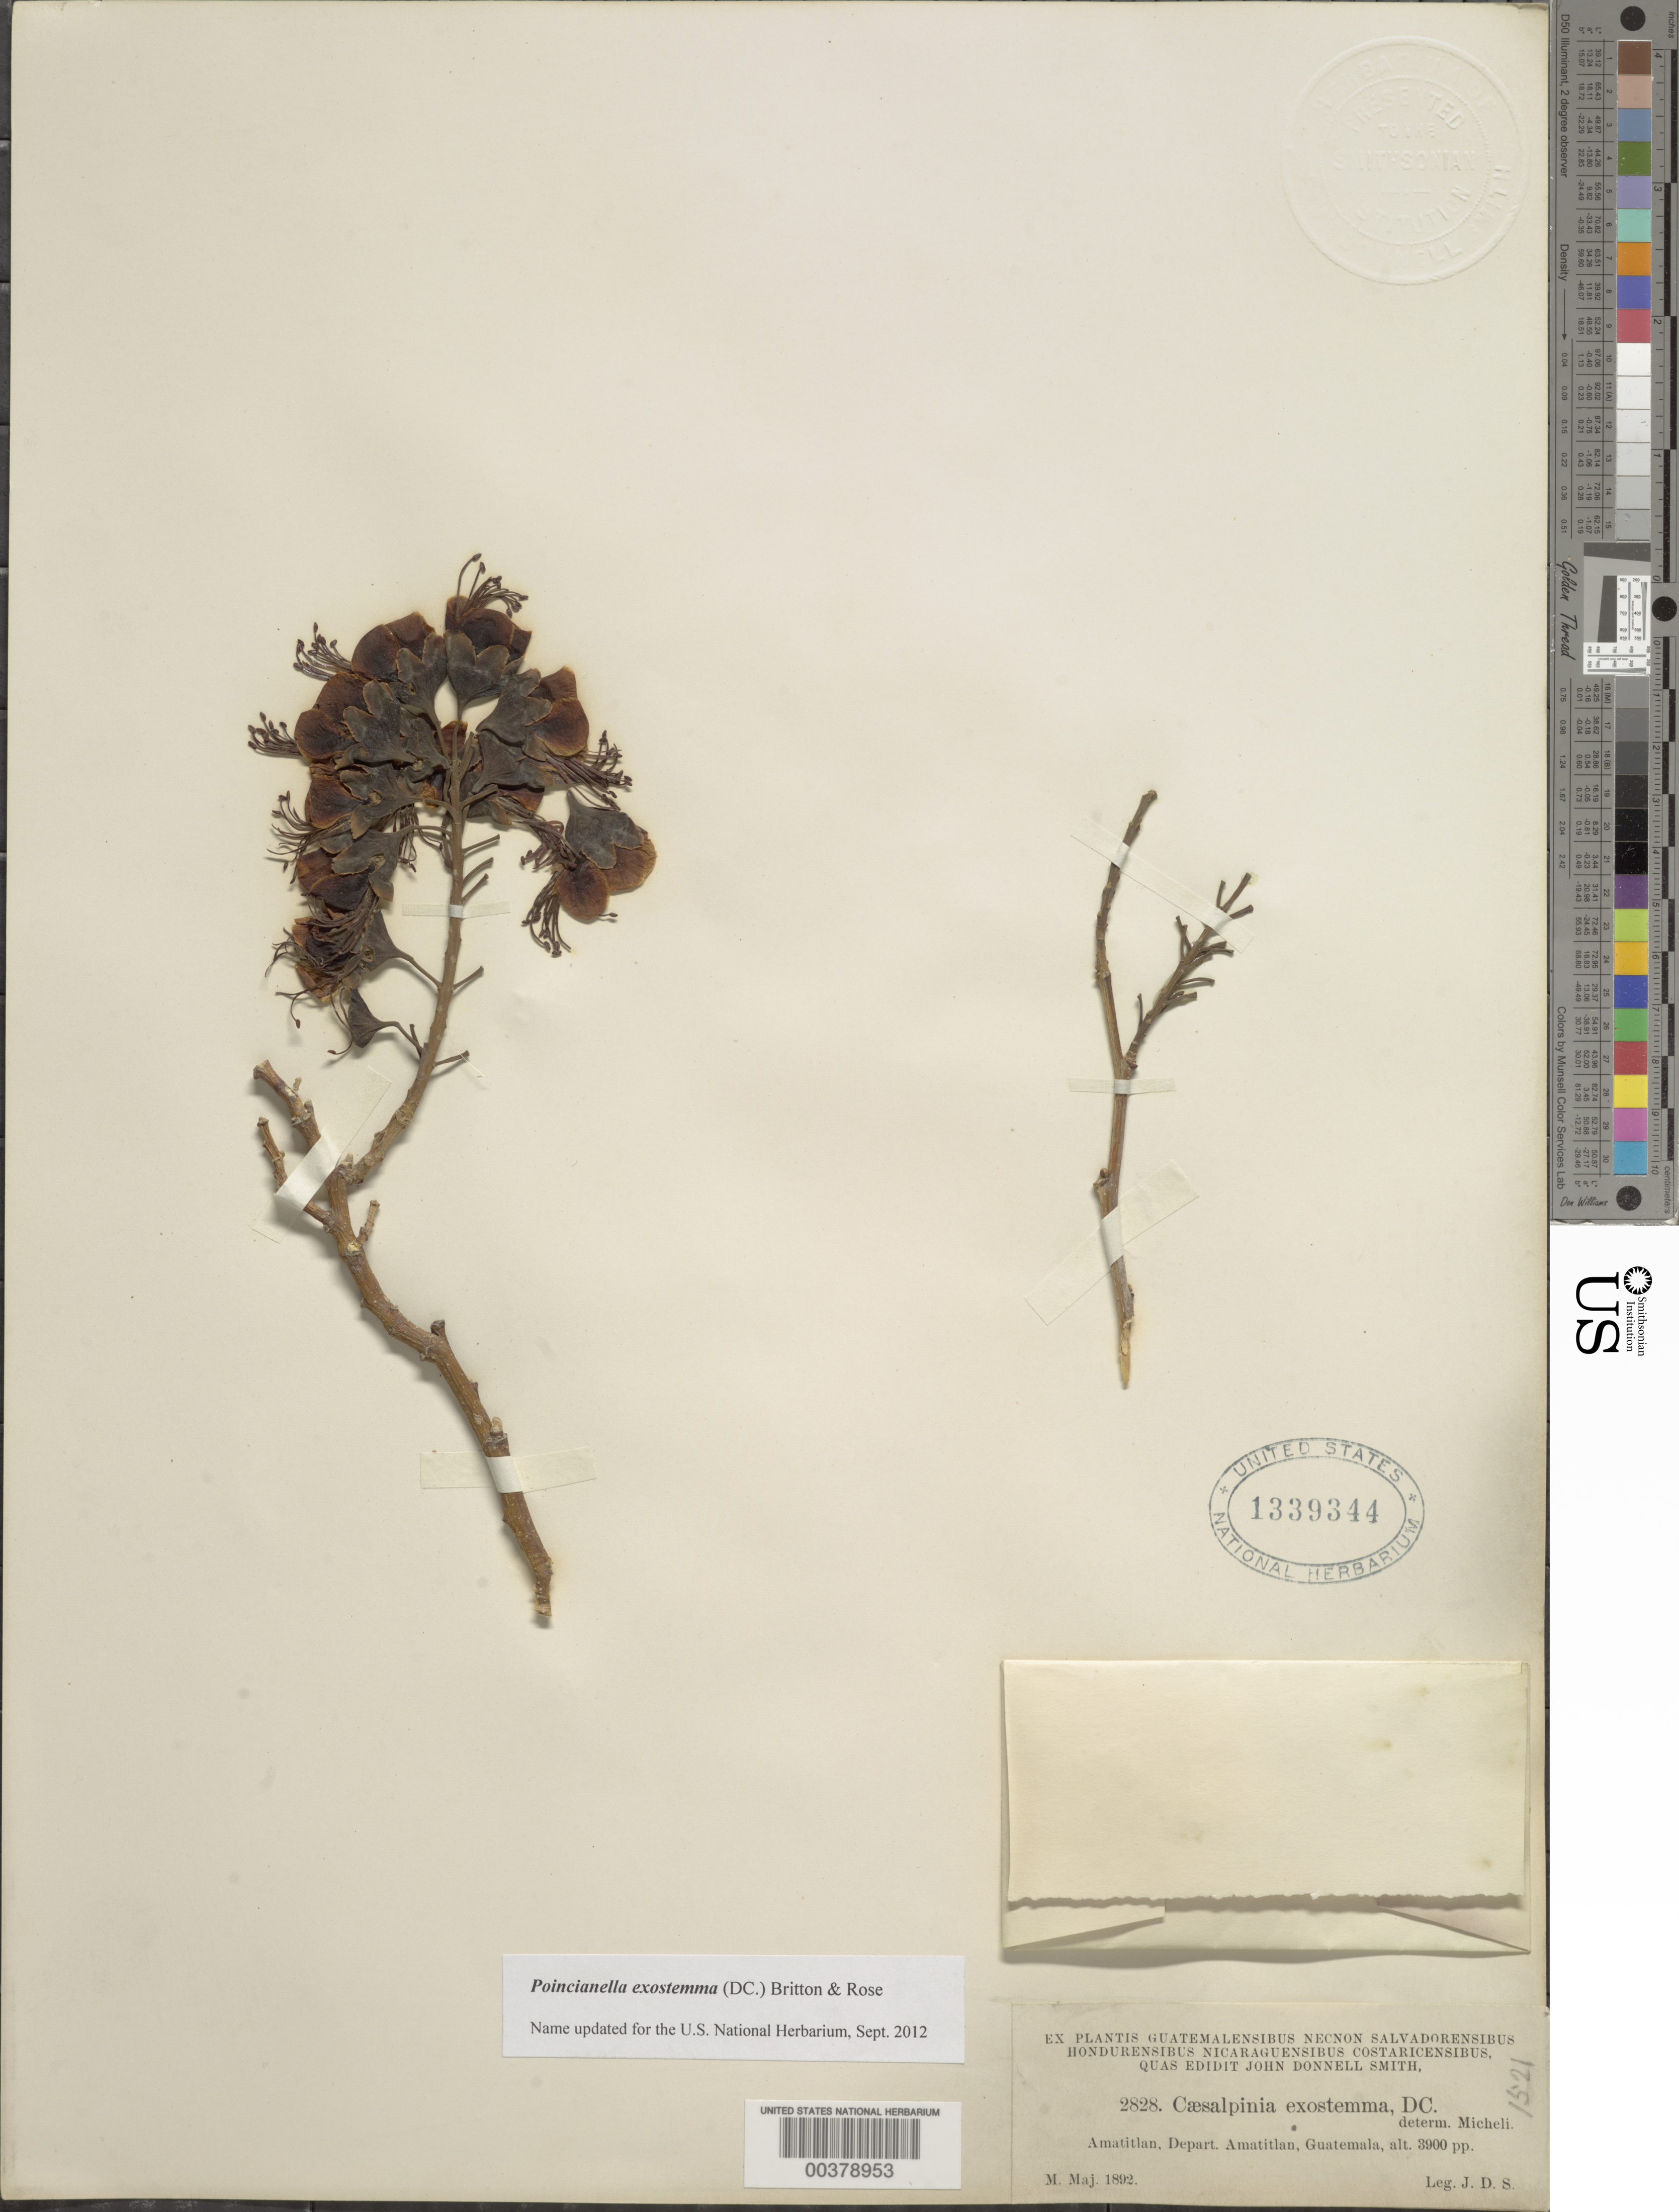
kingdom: Plantae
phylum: Tracheophyta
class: Magnoliopsida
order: Fabales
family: Fabaceae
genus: Erythrostemon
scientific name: Erythrostemon exostemma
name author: (Moc. & Sessé ex DC.) Gagnon & G.P. Lewis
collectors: J. Donnell Smith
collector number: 2828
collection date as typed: May 1892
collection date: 1892-05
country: Guatemala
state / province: Guatemala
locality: Amatitlán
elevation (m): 1189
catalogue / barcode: US 1339344